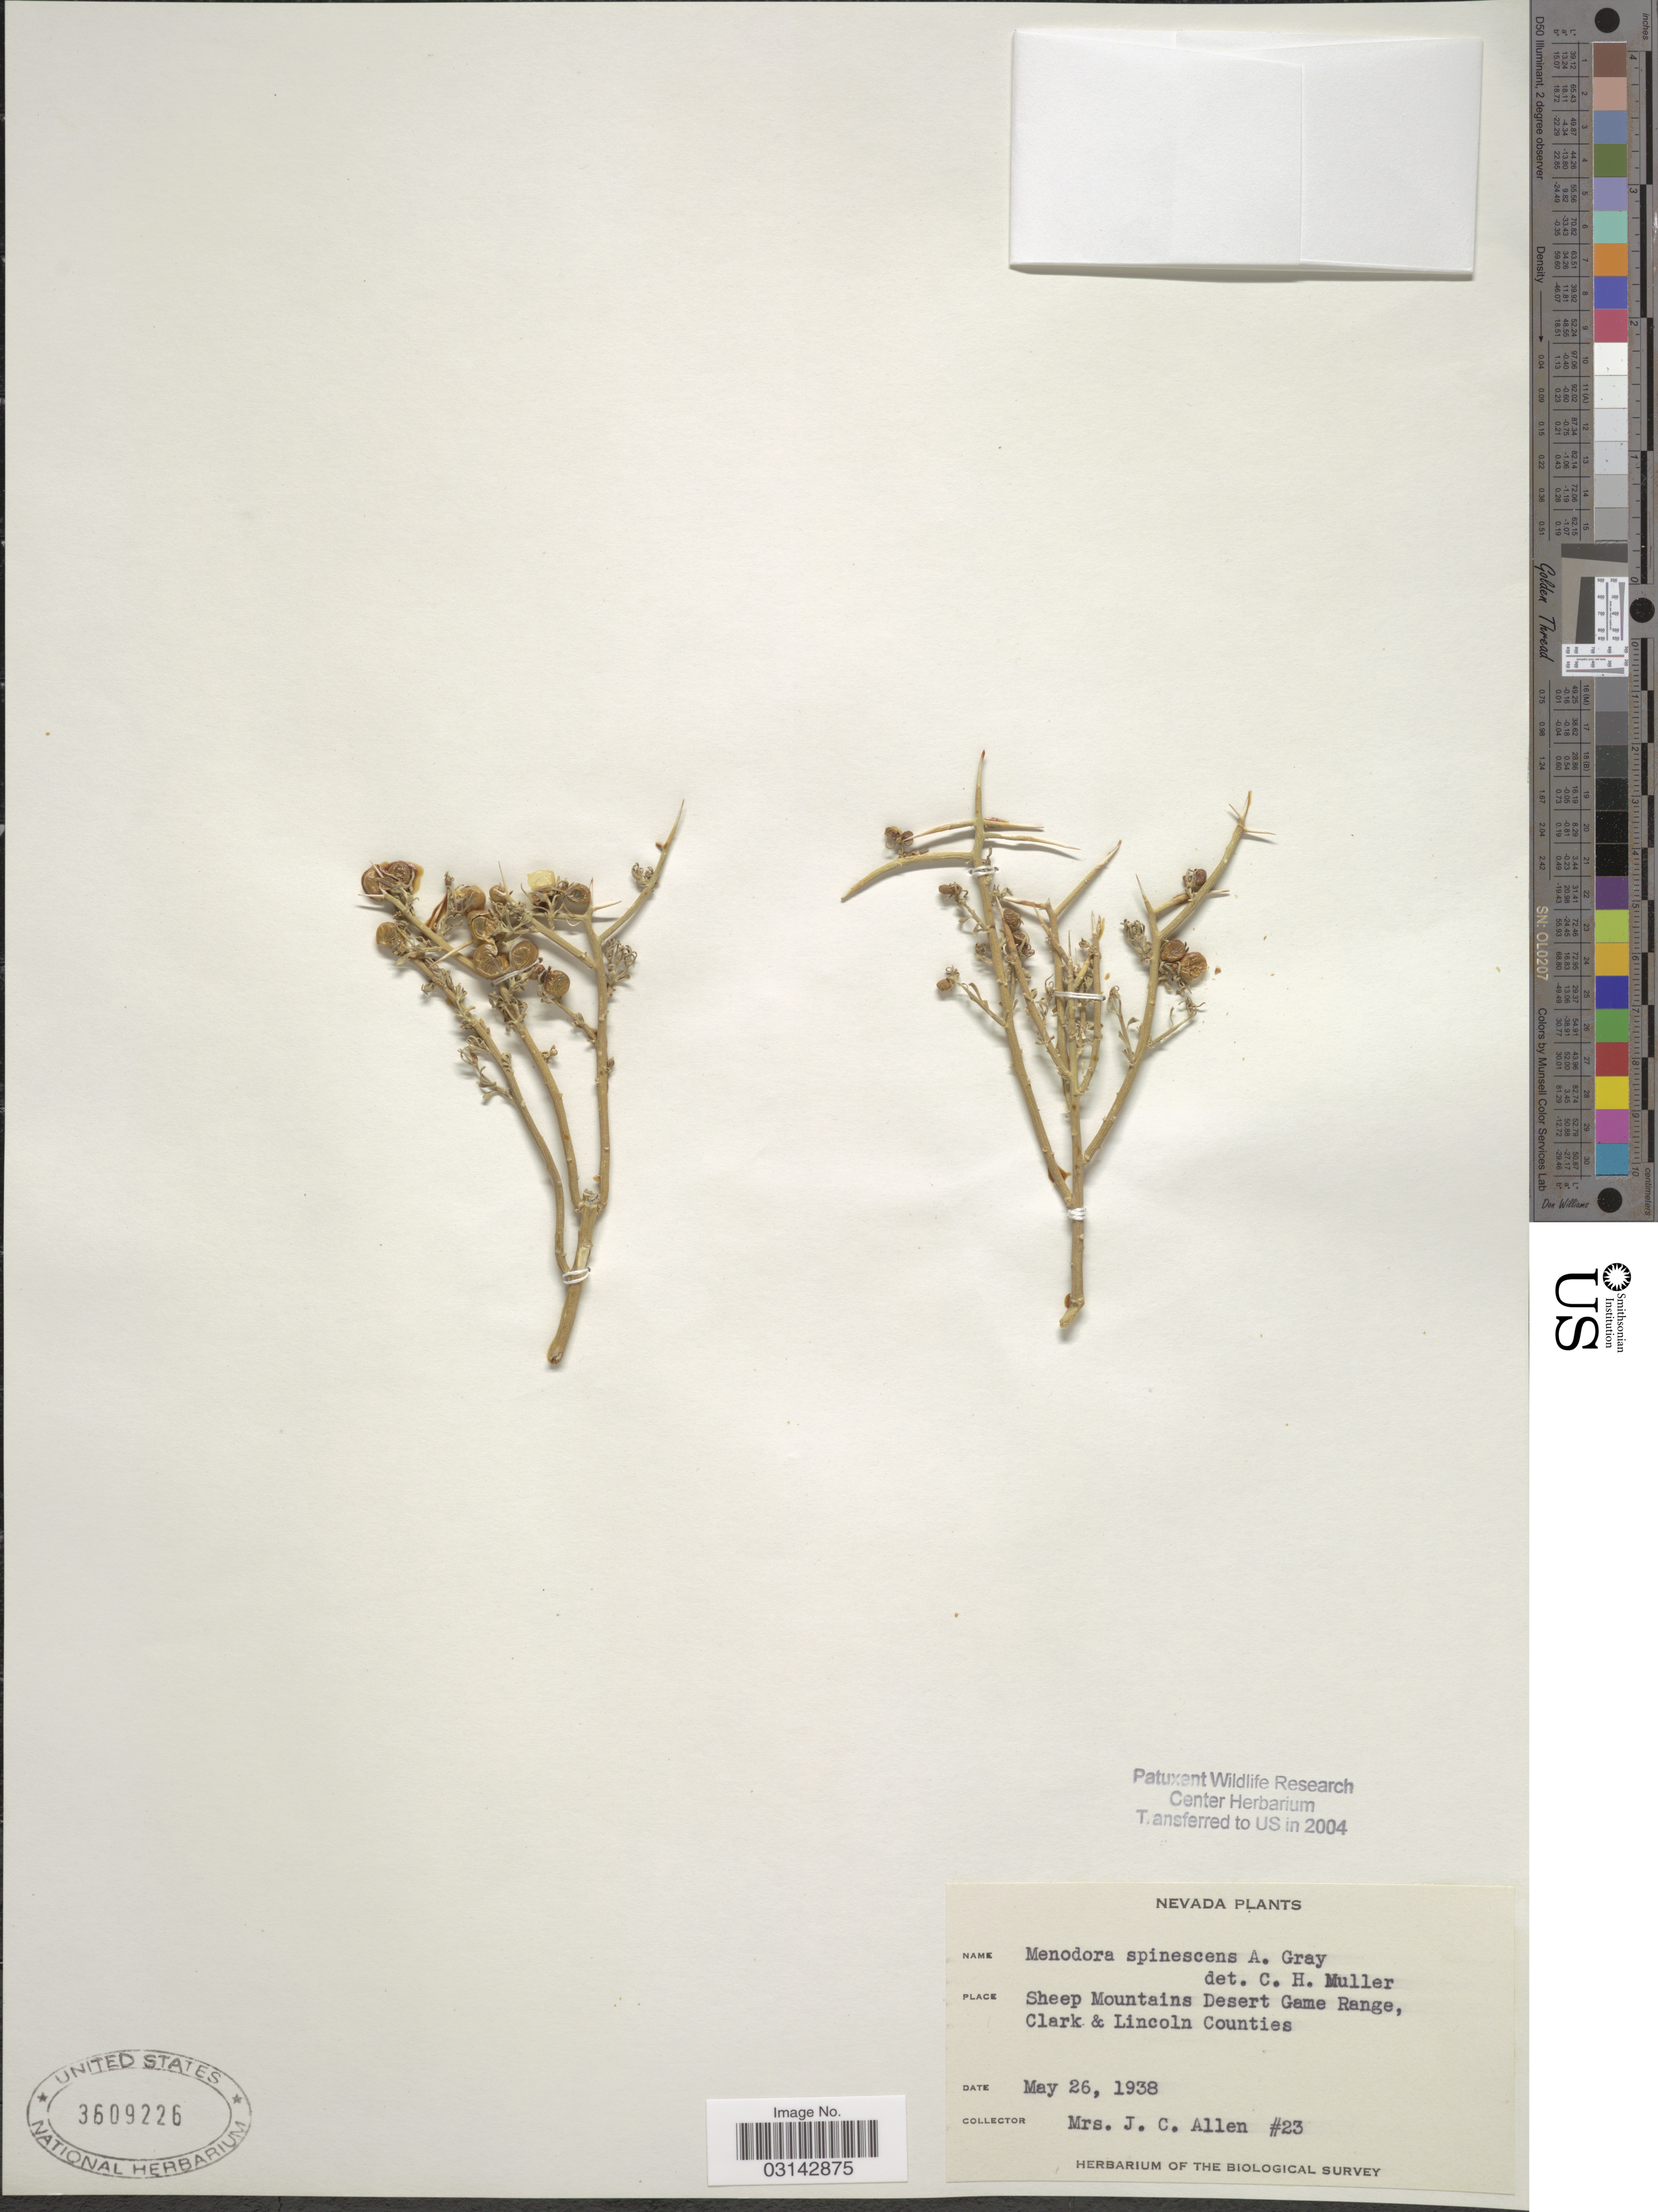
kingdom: Plantae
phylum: Tracheophyta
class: Magnoliopsida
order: Lamiales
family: Oleaceae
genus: Menodora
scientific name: Menodora spinescens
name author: A. Gray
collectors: Mrs. J. C. Allen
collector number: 23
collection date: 1938-05-26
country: United States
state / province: Nevada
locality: Sheep Mountains Desert Game Range, Clark & Lincoln Counties.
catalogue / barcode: US 3609226